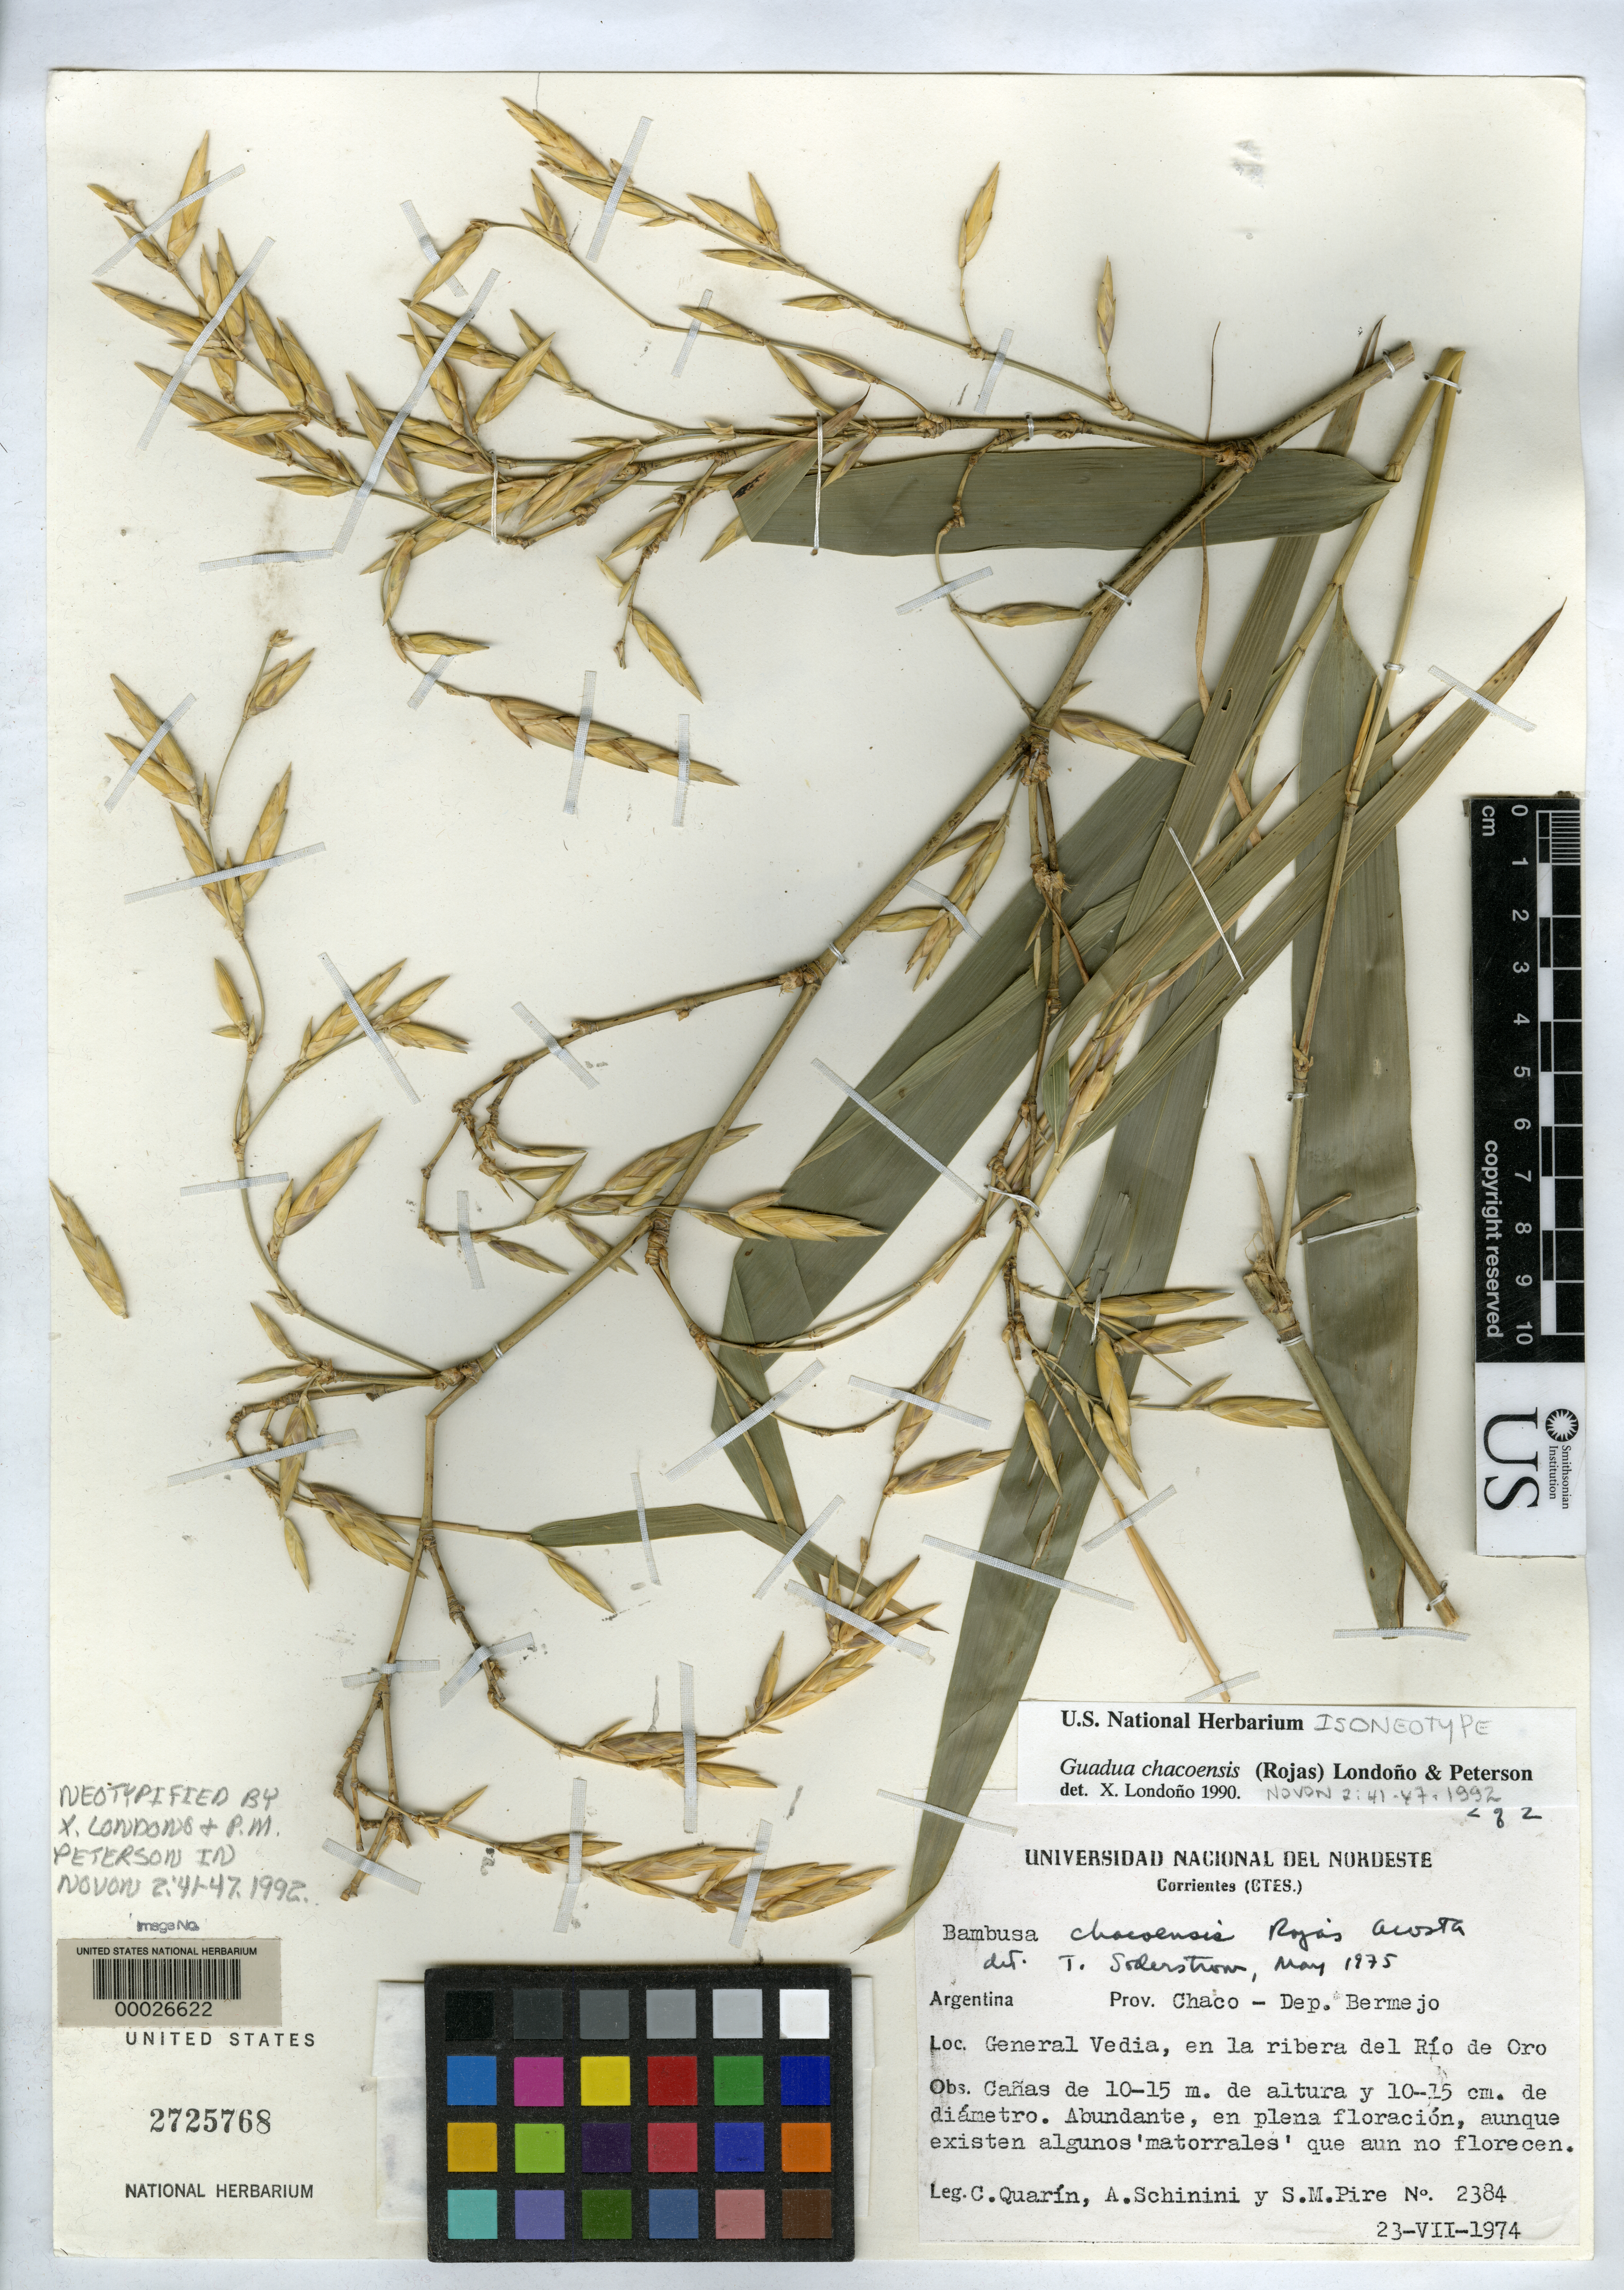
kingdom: Plantae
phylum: Tracheophyta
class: Liliopsida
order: Poales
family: Poaceae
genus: Bambusa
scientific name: Bambusa chacoensis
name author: Rojas Acosta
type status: Isoneotype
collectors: C. Quarin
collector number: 2384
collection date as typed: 23 Jul 1974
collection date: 1974-07-23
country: Argentina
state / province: Chaco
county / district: Bermejo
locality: General Vedia, Rio de Oro.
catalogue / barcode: US 2725768